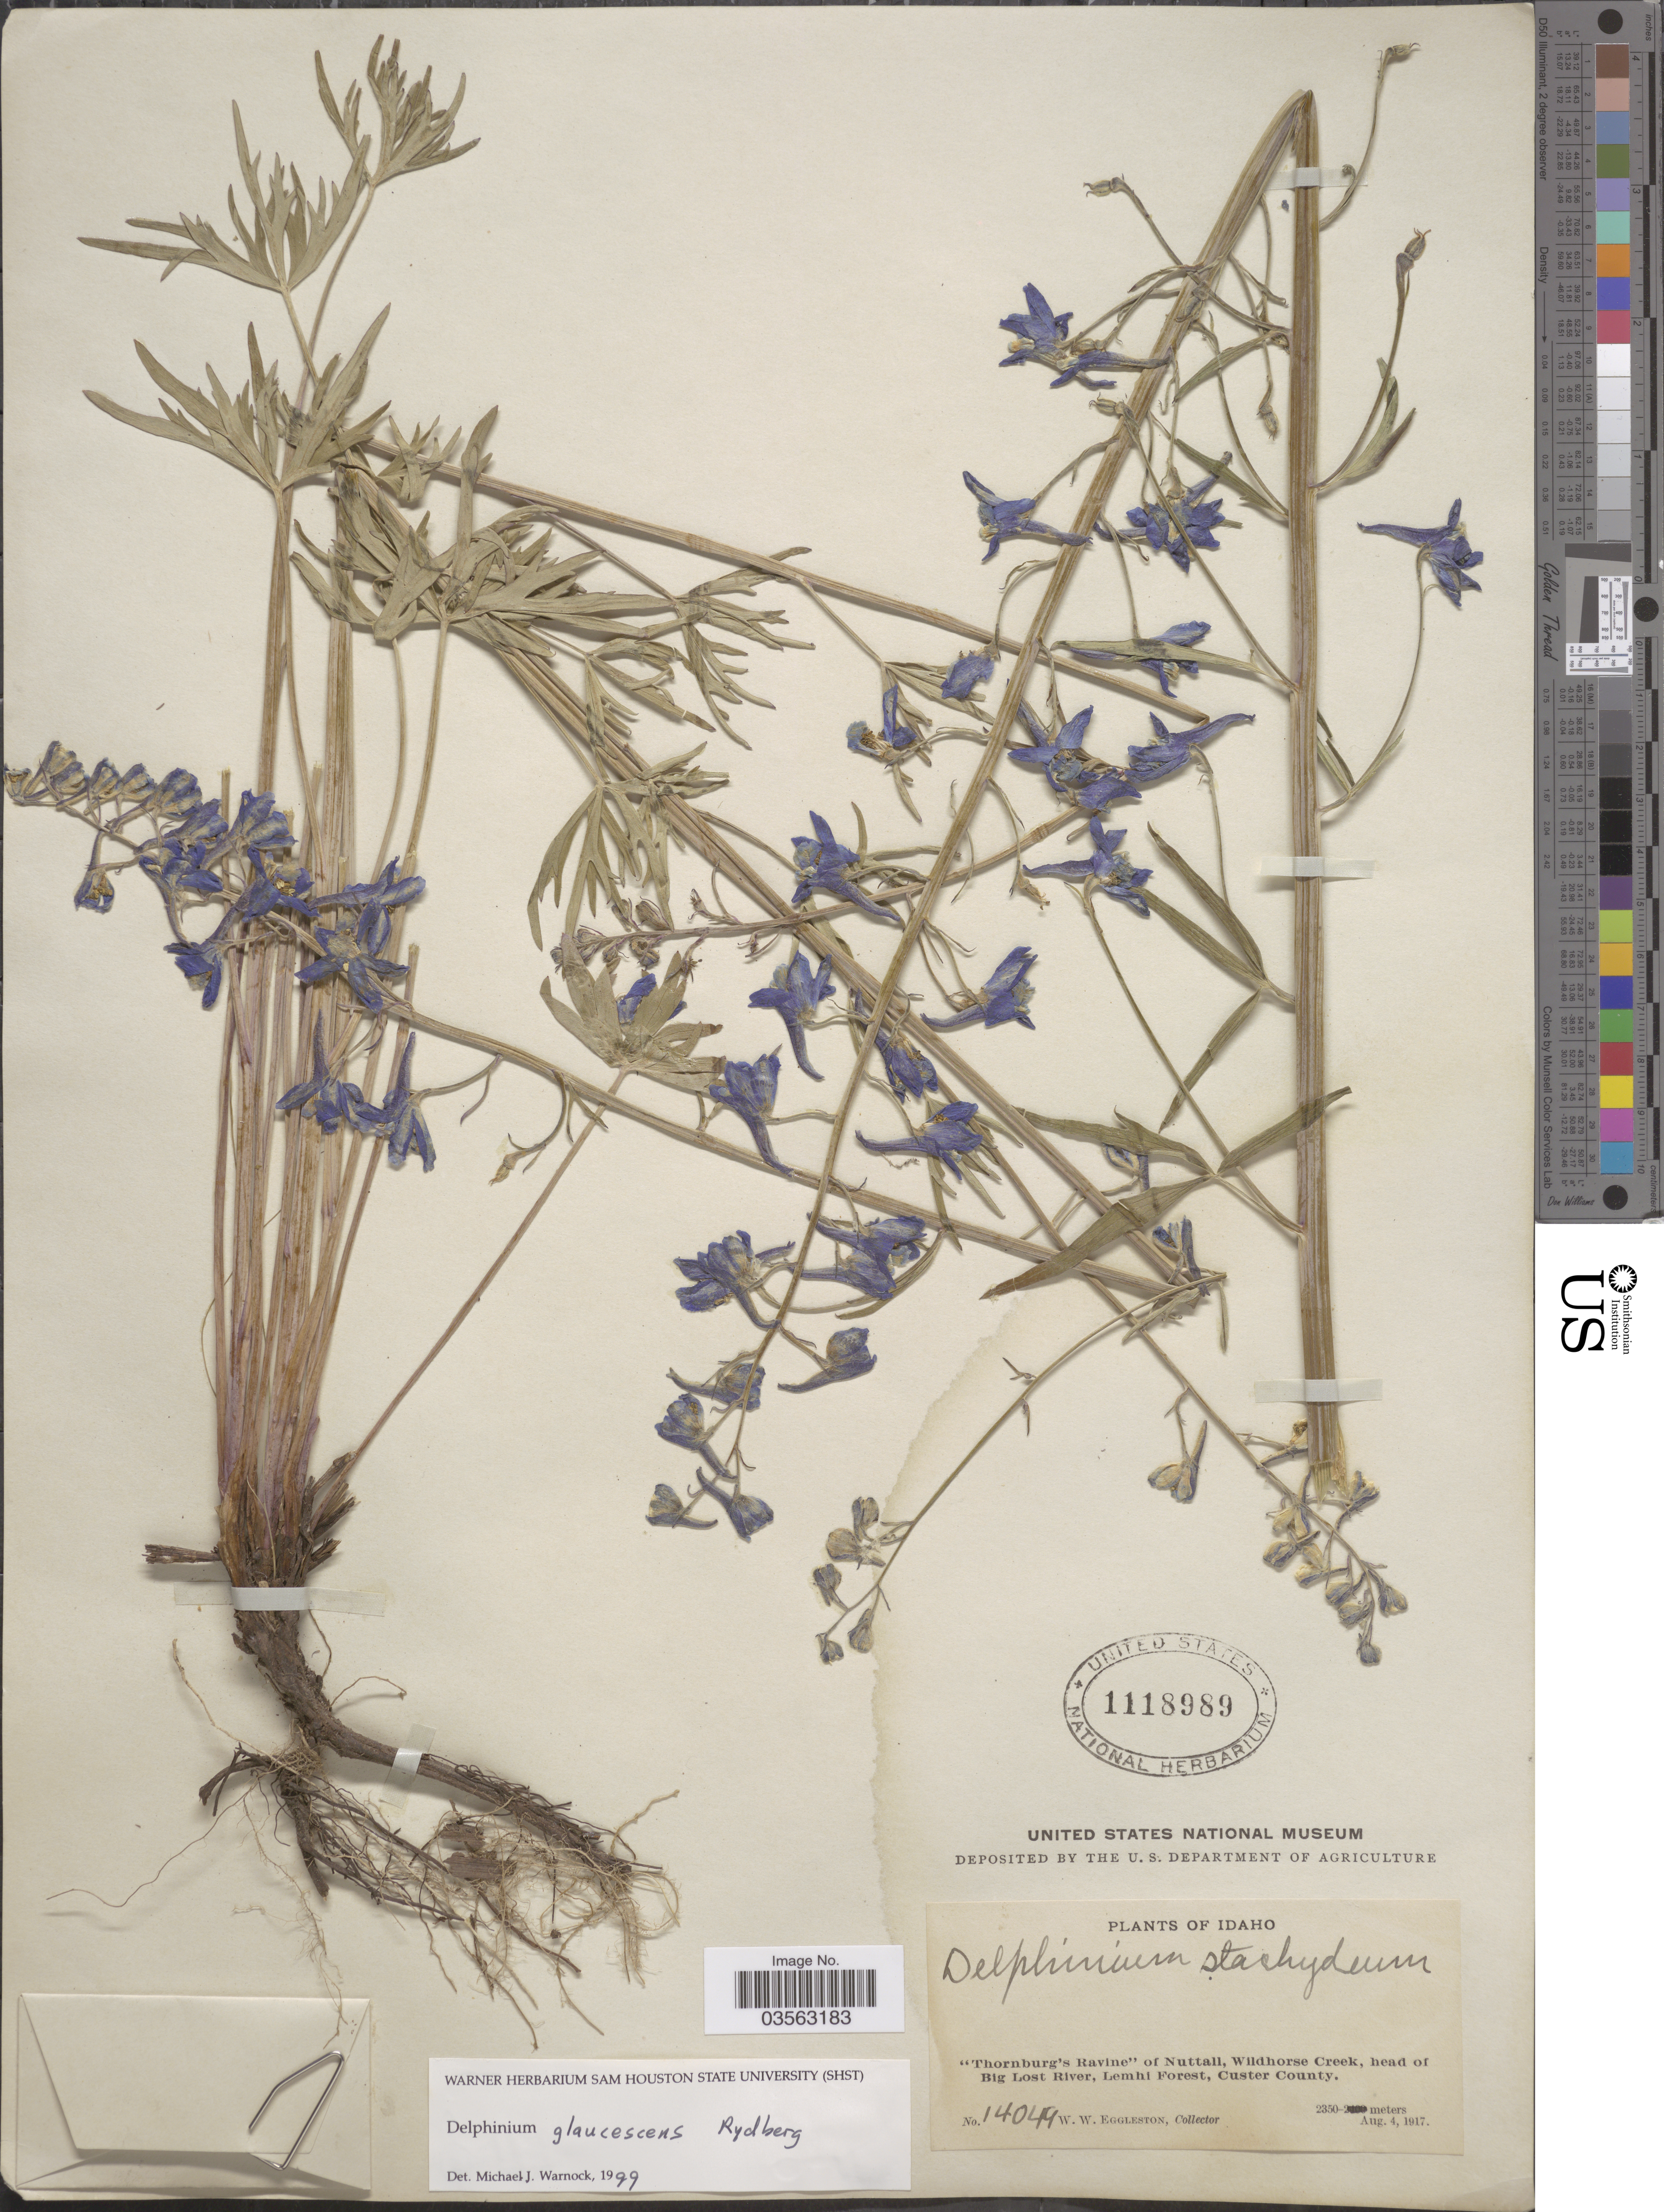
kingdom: Plantae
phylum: Tracheophyta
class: Magnoliopsida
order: Ranunculales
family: Ranunculaceae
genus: Delphinium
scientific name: Delphinium glaucescens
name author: Rydb.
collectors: W. W. Eggleston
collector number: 14049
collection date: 1917-08-04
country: United States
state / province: Idaho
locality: "Thornburg's Ravine" of Nuttall, Wildhorse Creek, head of Big Lost River, Lemhi Forest, Custer County.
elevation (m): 2350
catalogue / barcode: US 1118989